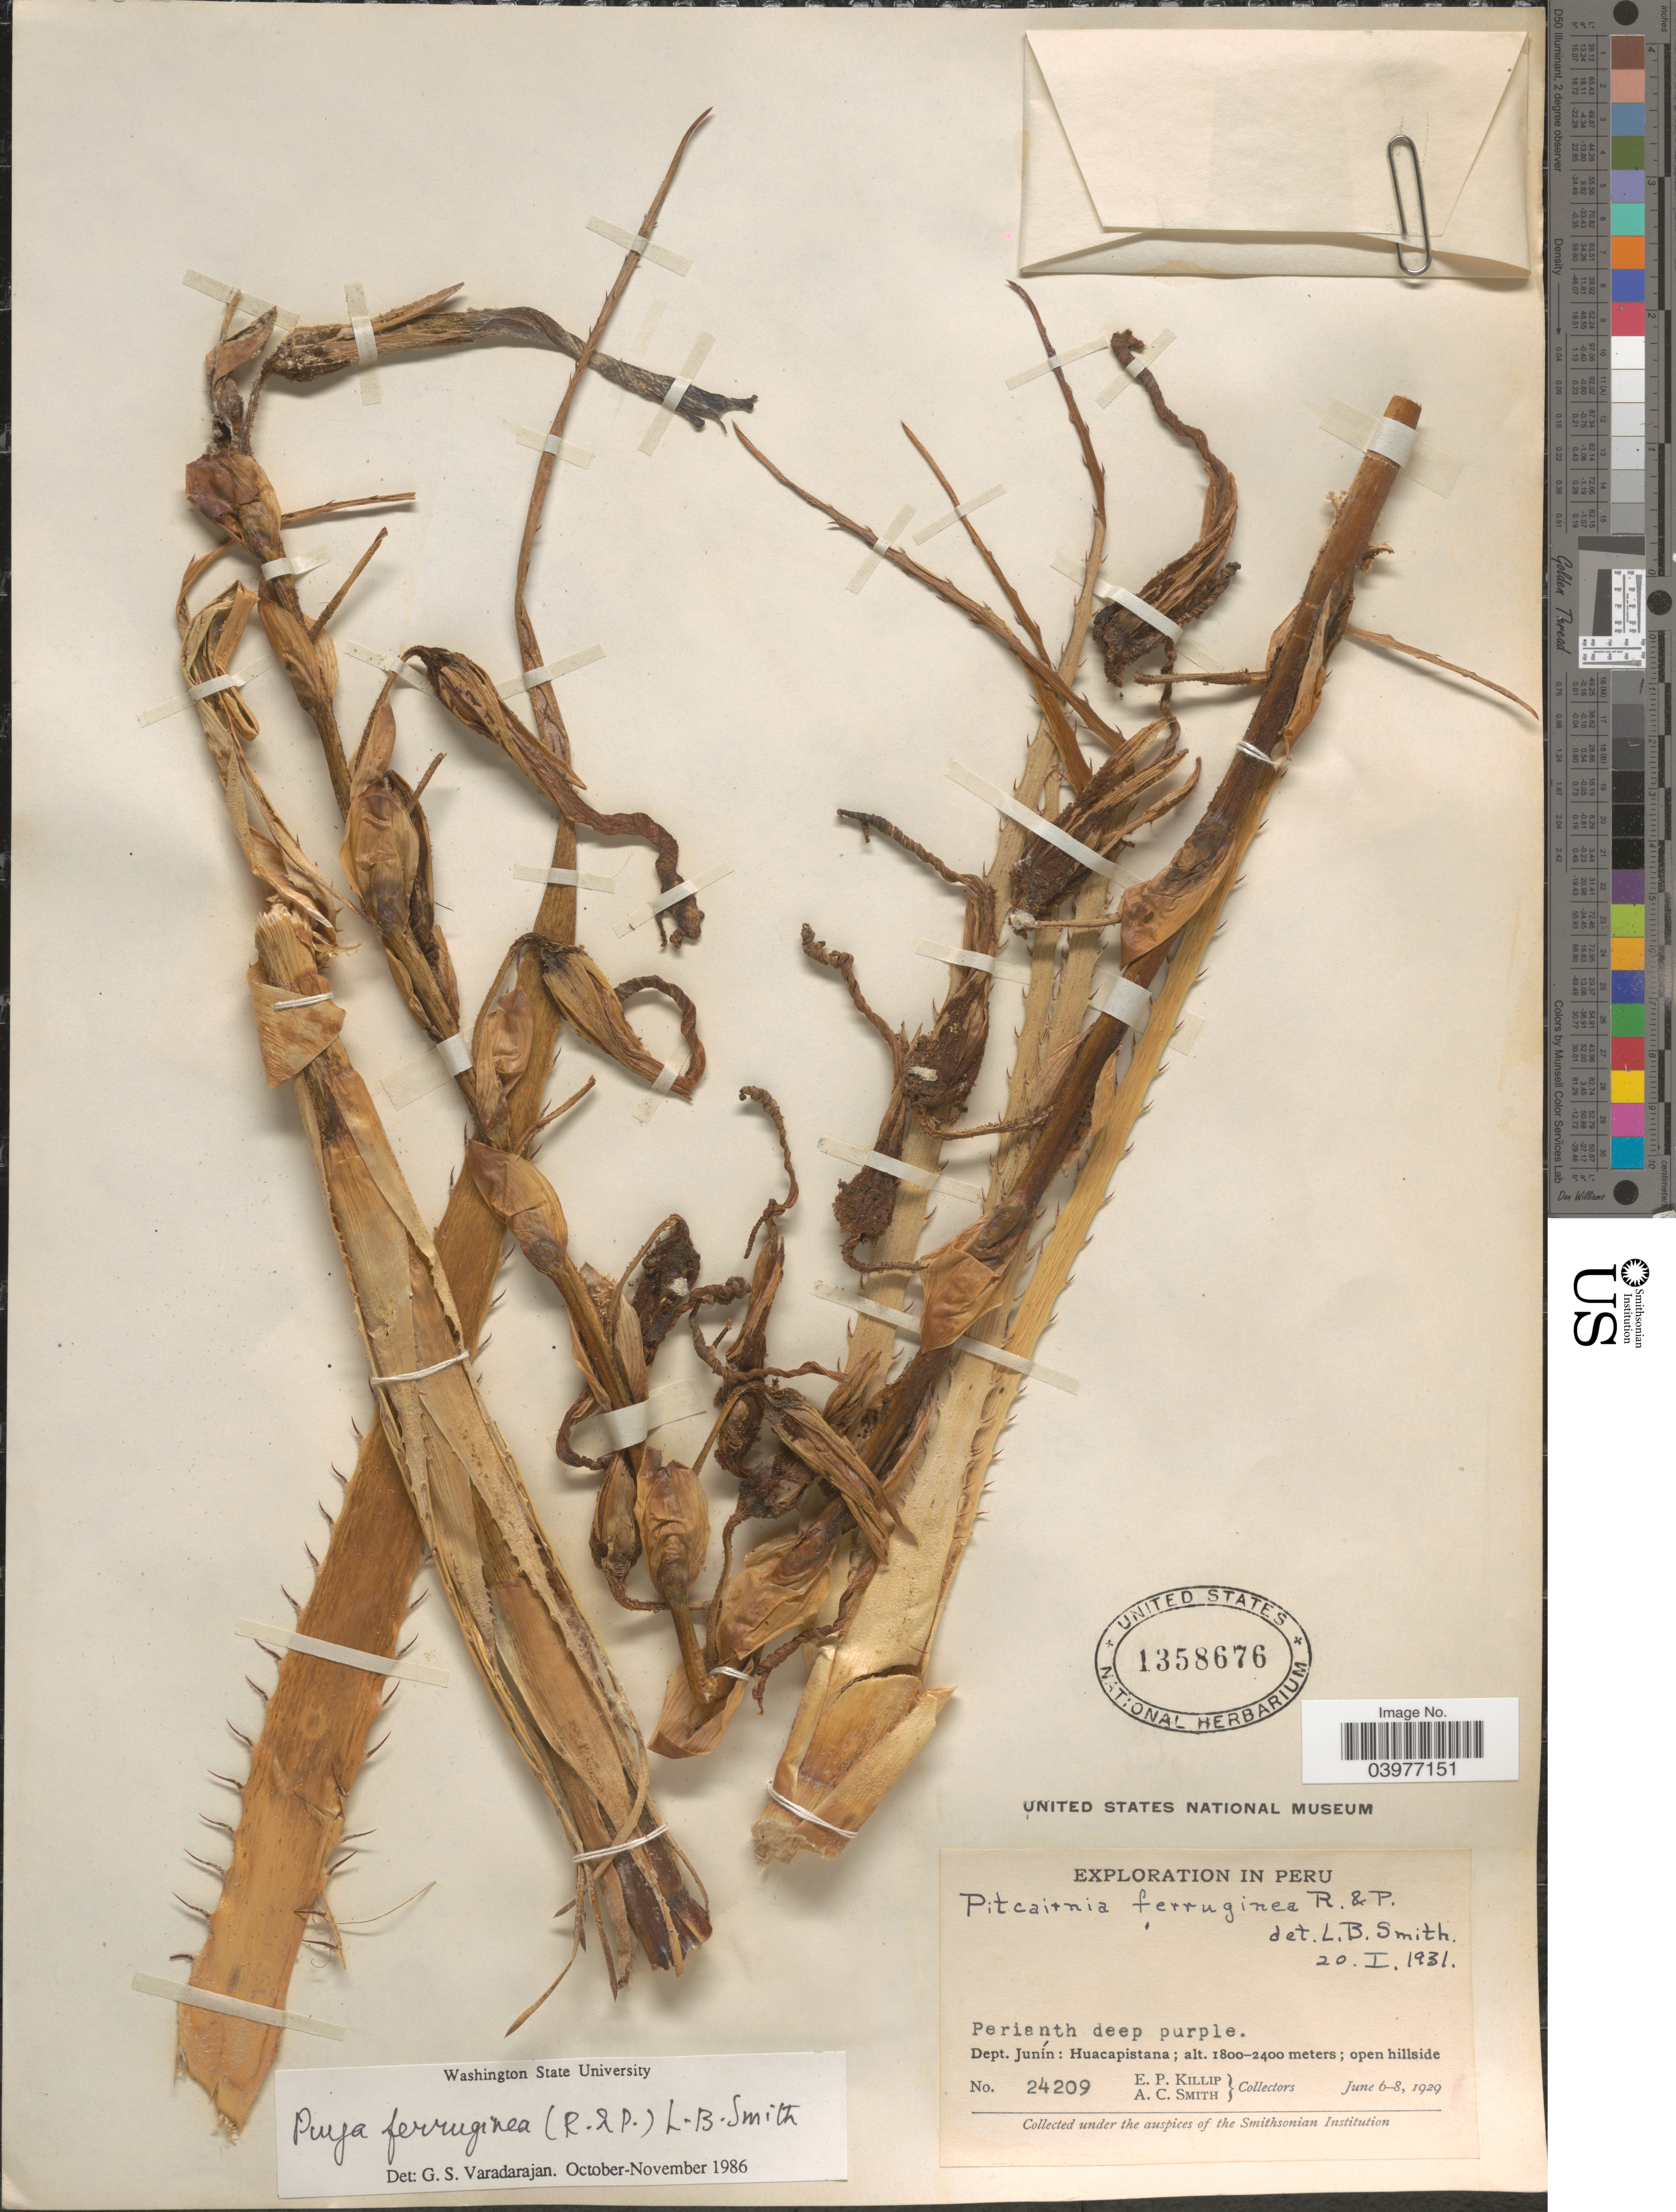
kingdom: Plantae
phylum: Tracheophyta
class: Liliopsida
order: Poales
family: Bromeliaceae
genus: Puya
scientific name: Puya ferruginea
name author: (Ruiz & Pav.) L.B. Sm.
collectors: E. P. Killip & A. C. Smith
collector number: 24209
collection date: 1929-06-06/1929-06-08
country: Peru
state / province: Junín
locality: Dept. Junín: Huacapistana.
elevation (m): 1800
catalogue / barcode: US 1358676